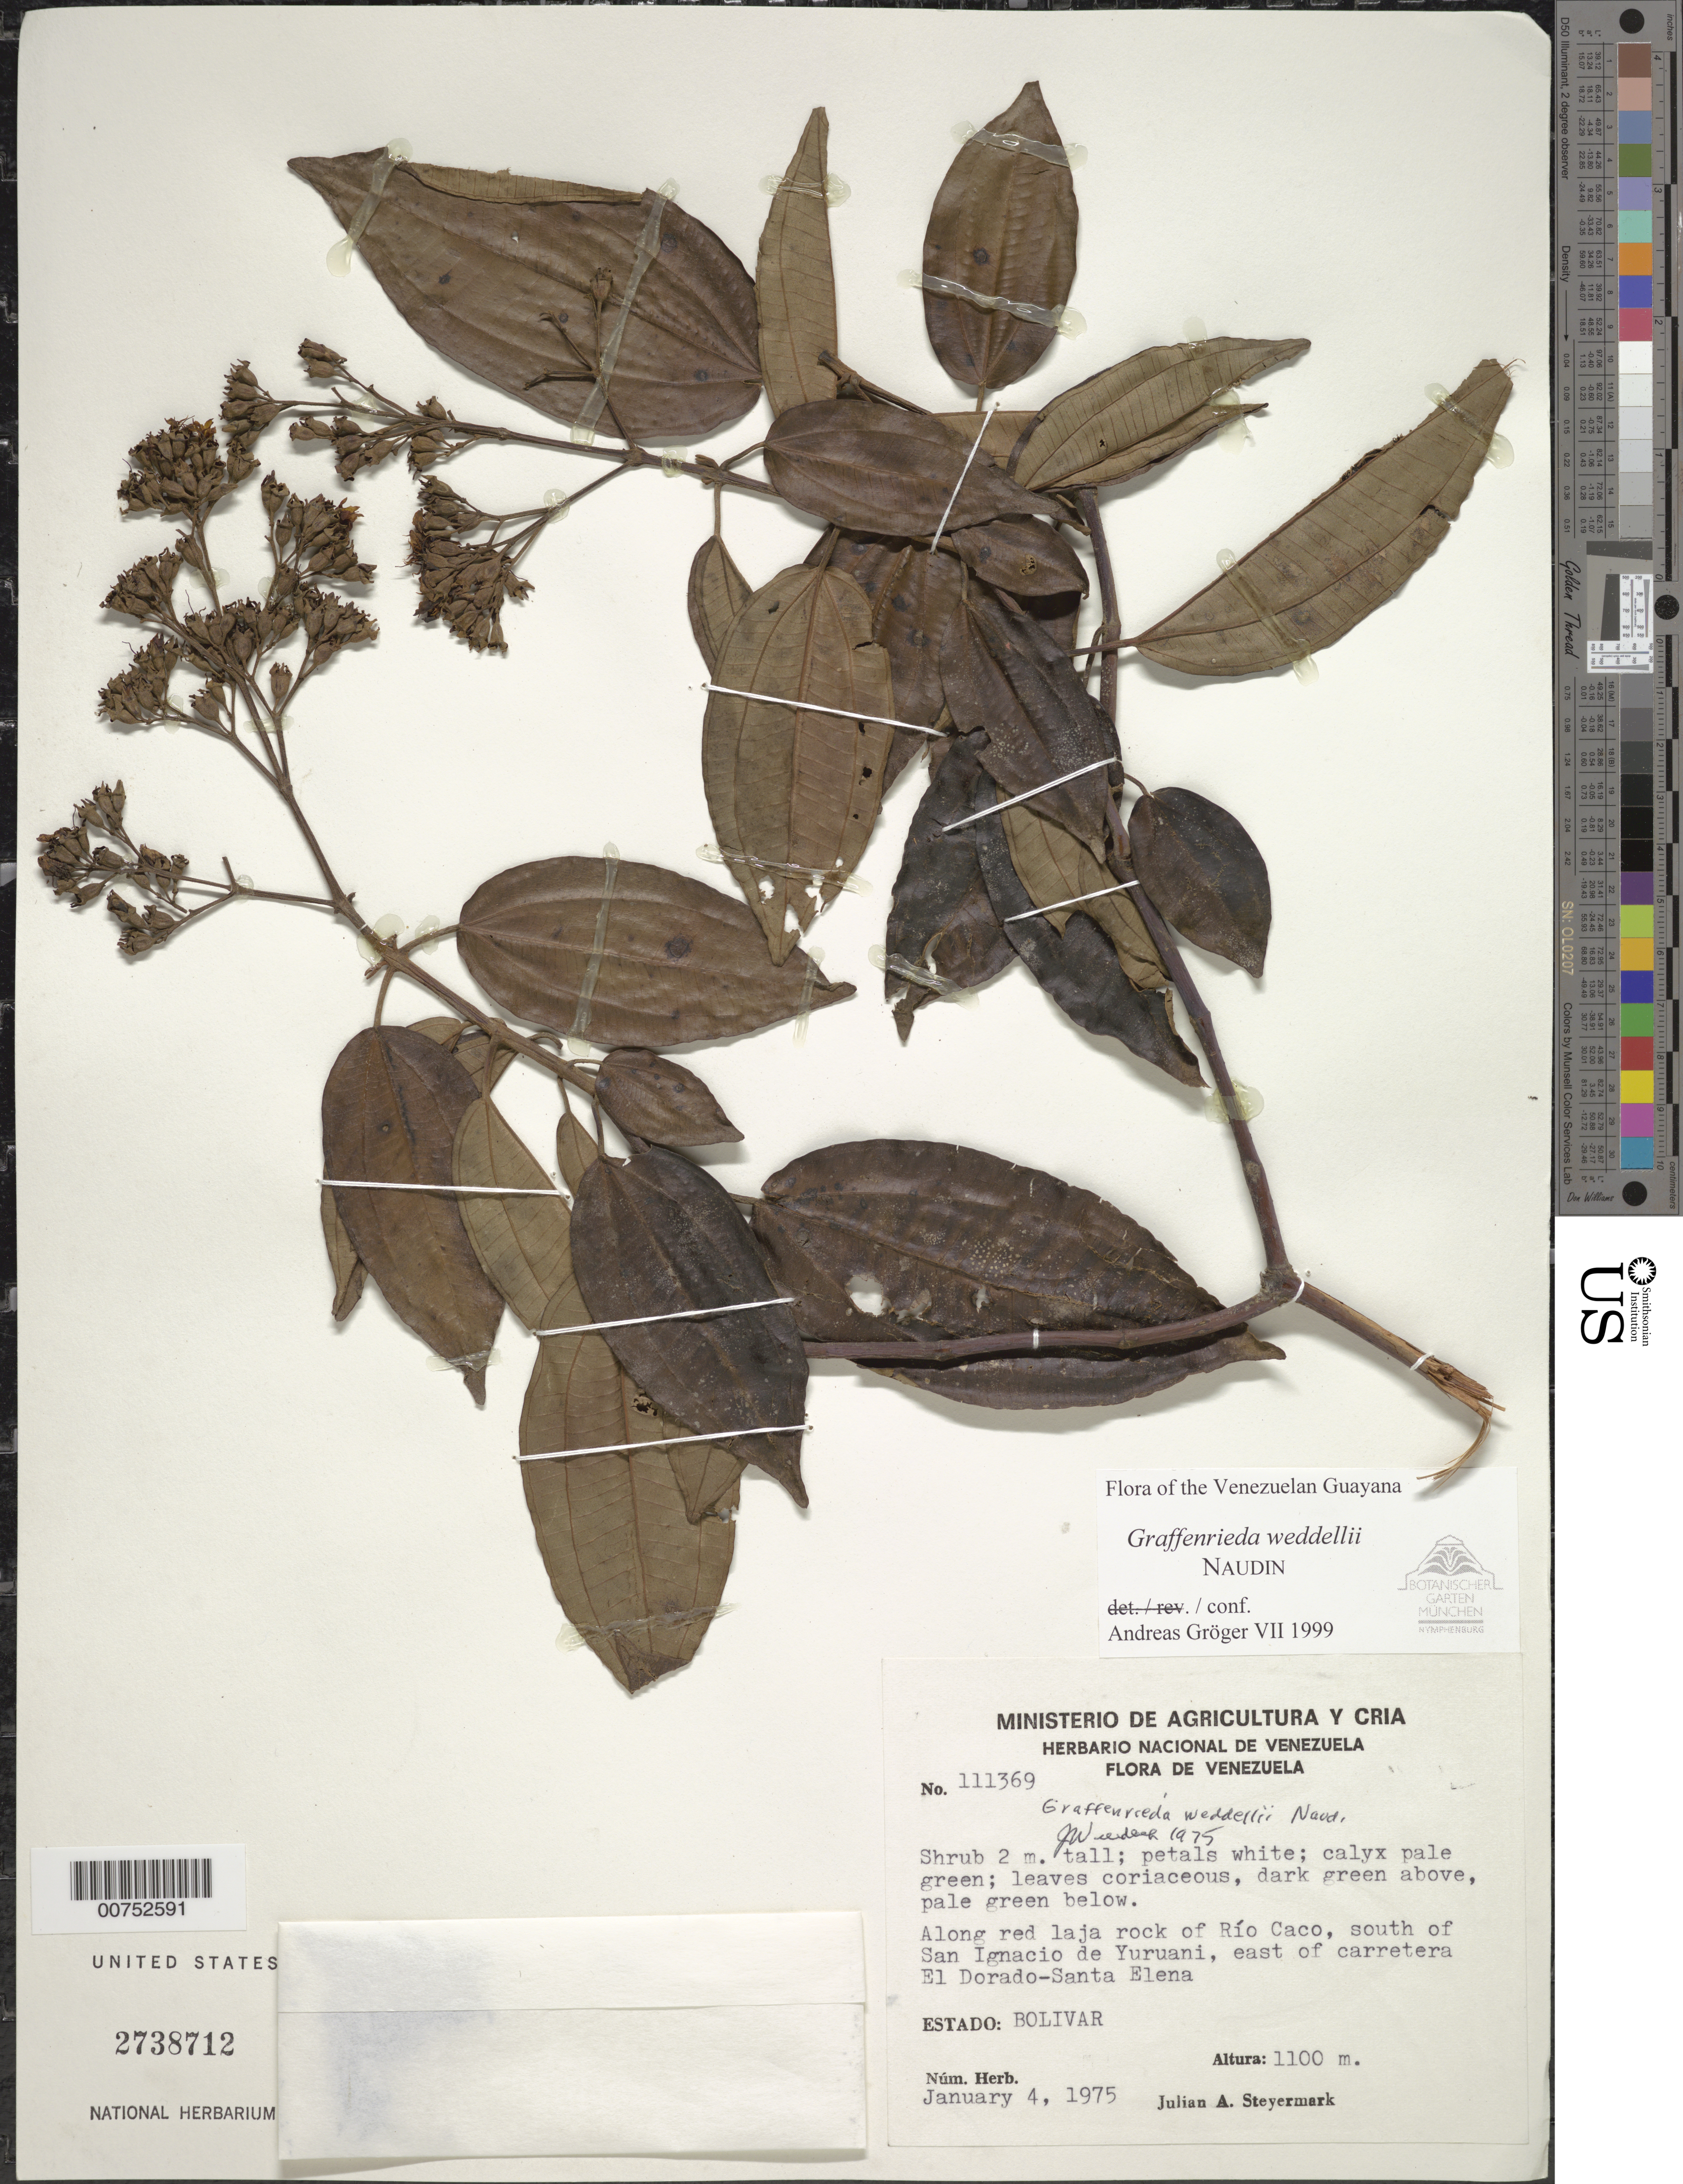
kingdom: Plantae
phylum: Tracheophyta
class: Magnoliopsida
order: Myrtales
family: Melastomataceae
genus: Graffenrieda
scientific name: Graffenrieda weddellii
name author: Naudin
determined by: Gröger, A.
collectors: J. Steyermark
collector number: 111369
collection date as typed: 4-Jan-75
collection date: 1975-01-04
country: Venezuela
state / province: Bolívar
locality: Río Caco, S of San Ignacio de Yuruani, E of El Dorado to Santa Elena road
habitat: Along red laja rock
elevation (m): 1100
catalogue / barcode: US 2738712